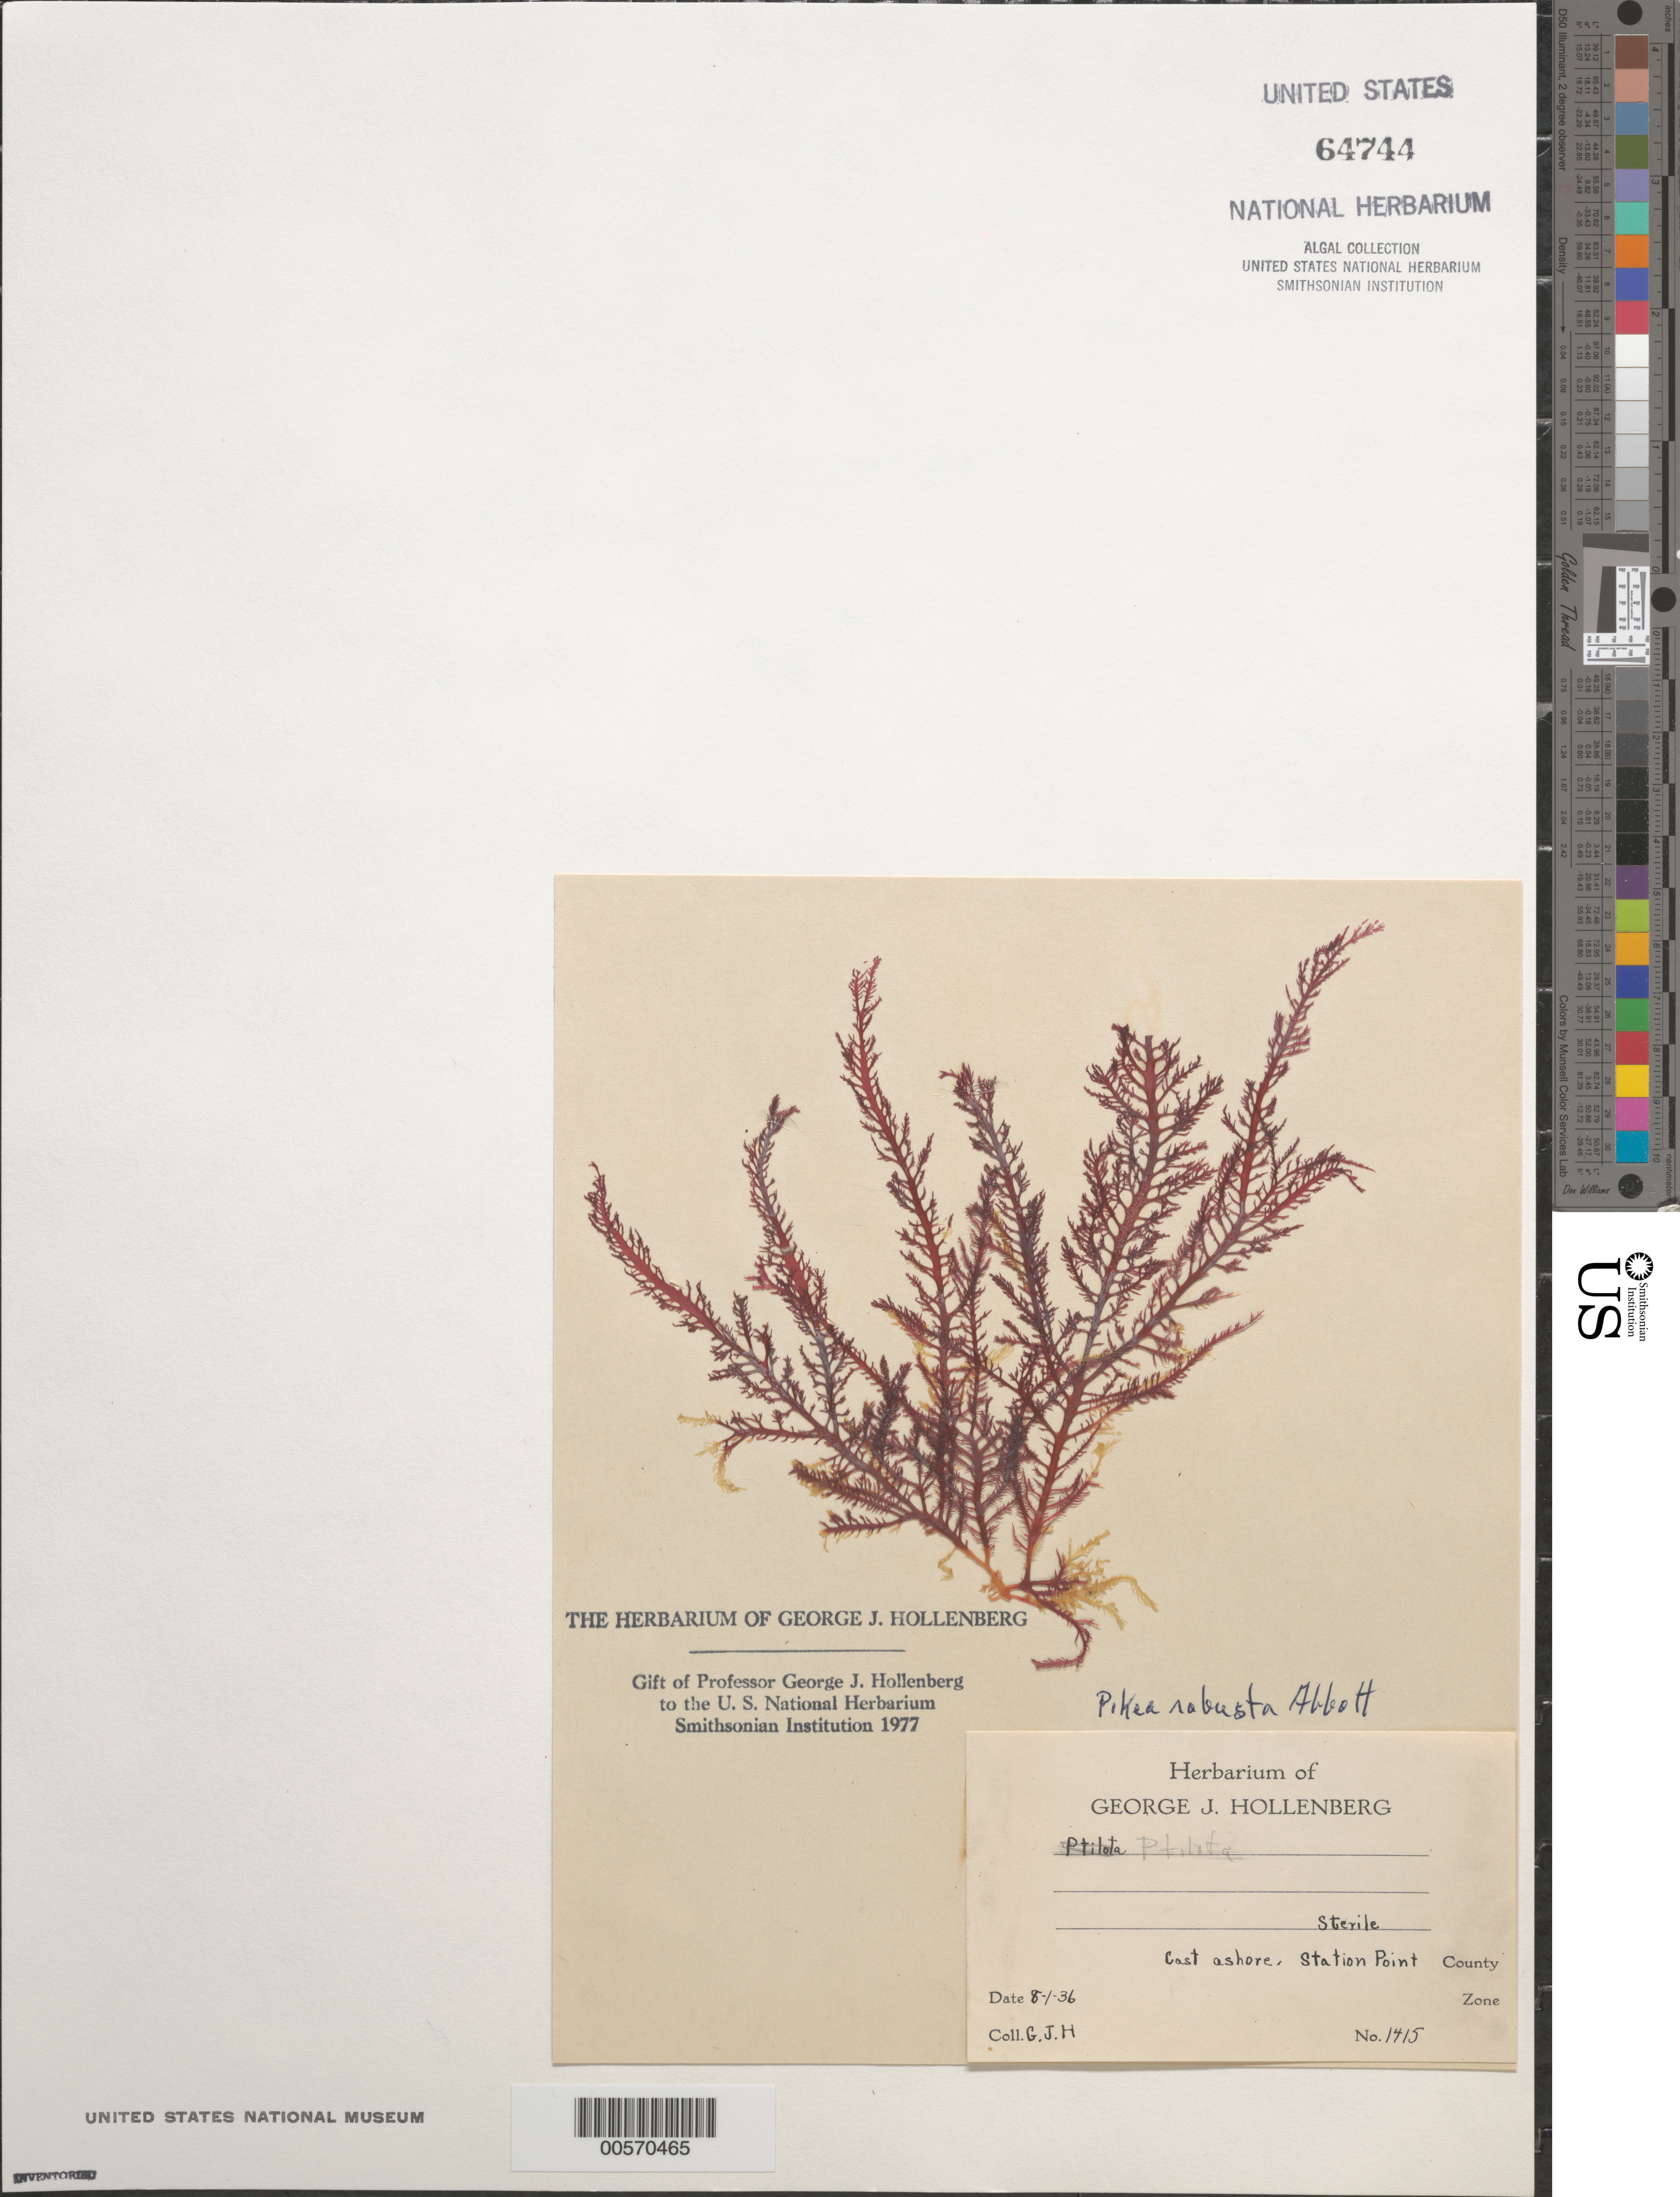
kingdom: Plantae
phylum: Rhodophyta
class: Florideophyceae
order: Gigartinales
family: Dumontiaceae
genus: Pikea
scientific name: Pikea pinnata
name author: Setch. in Collins et al.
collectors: G. Hollenberg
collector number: GJH 1415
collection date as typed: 01 Aug 1936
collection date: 1936-08-01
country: United States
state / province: California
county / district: Monterey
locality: Station Point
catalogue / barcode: US 64744